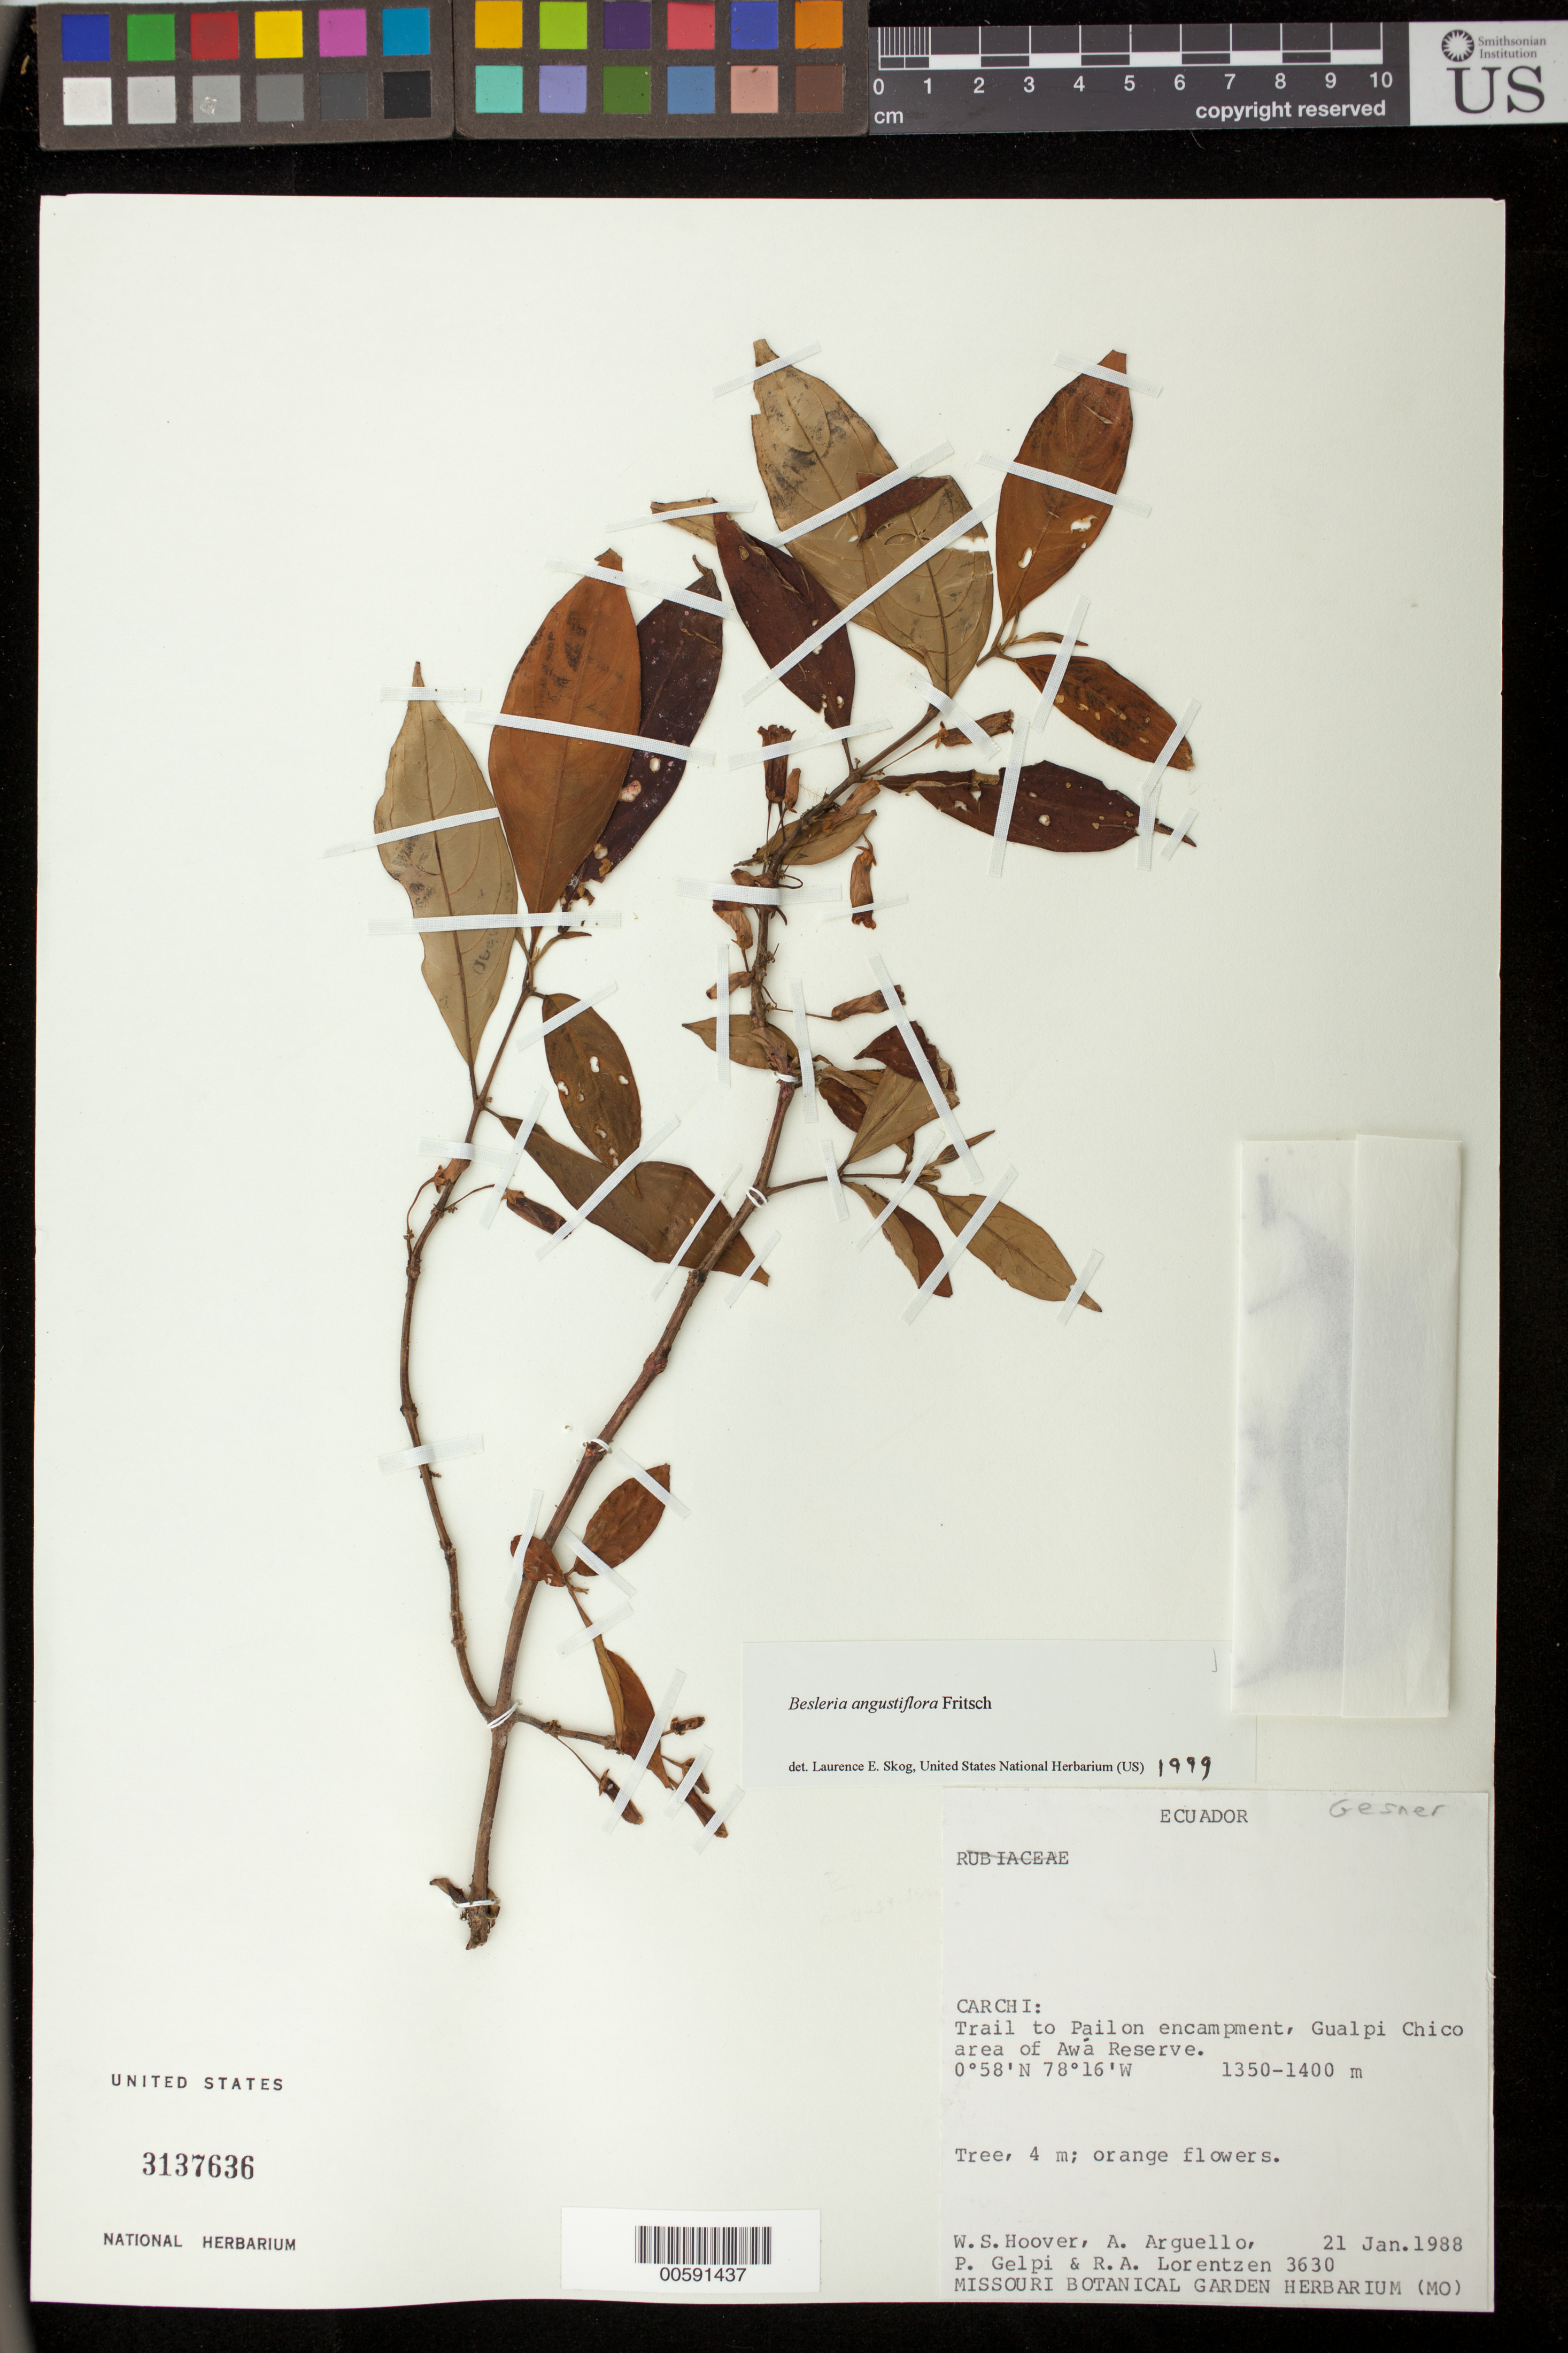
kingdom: Plantae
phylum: Tracheophyta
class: Magnoliopsida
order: Lamiales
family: Gesneriaceae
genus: Besleria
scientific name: Besleria angustiflora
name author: Fritsch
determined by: Skog, Laurence E.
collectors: W. S. Hoover, A. Arguello, P. Gelpi & R. Lorentzen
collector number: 3630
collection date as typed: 21 Jan 1988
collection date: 1988-01-21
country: Ecuador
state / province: Carchi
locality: Trail to Pailon encampment, Gualpi Chico area of Awá Reserve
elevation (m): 1350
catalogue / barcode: US 3137636